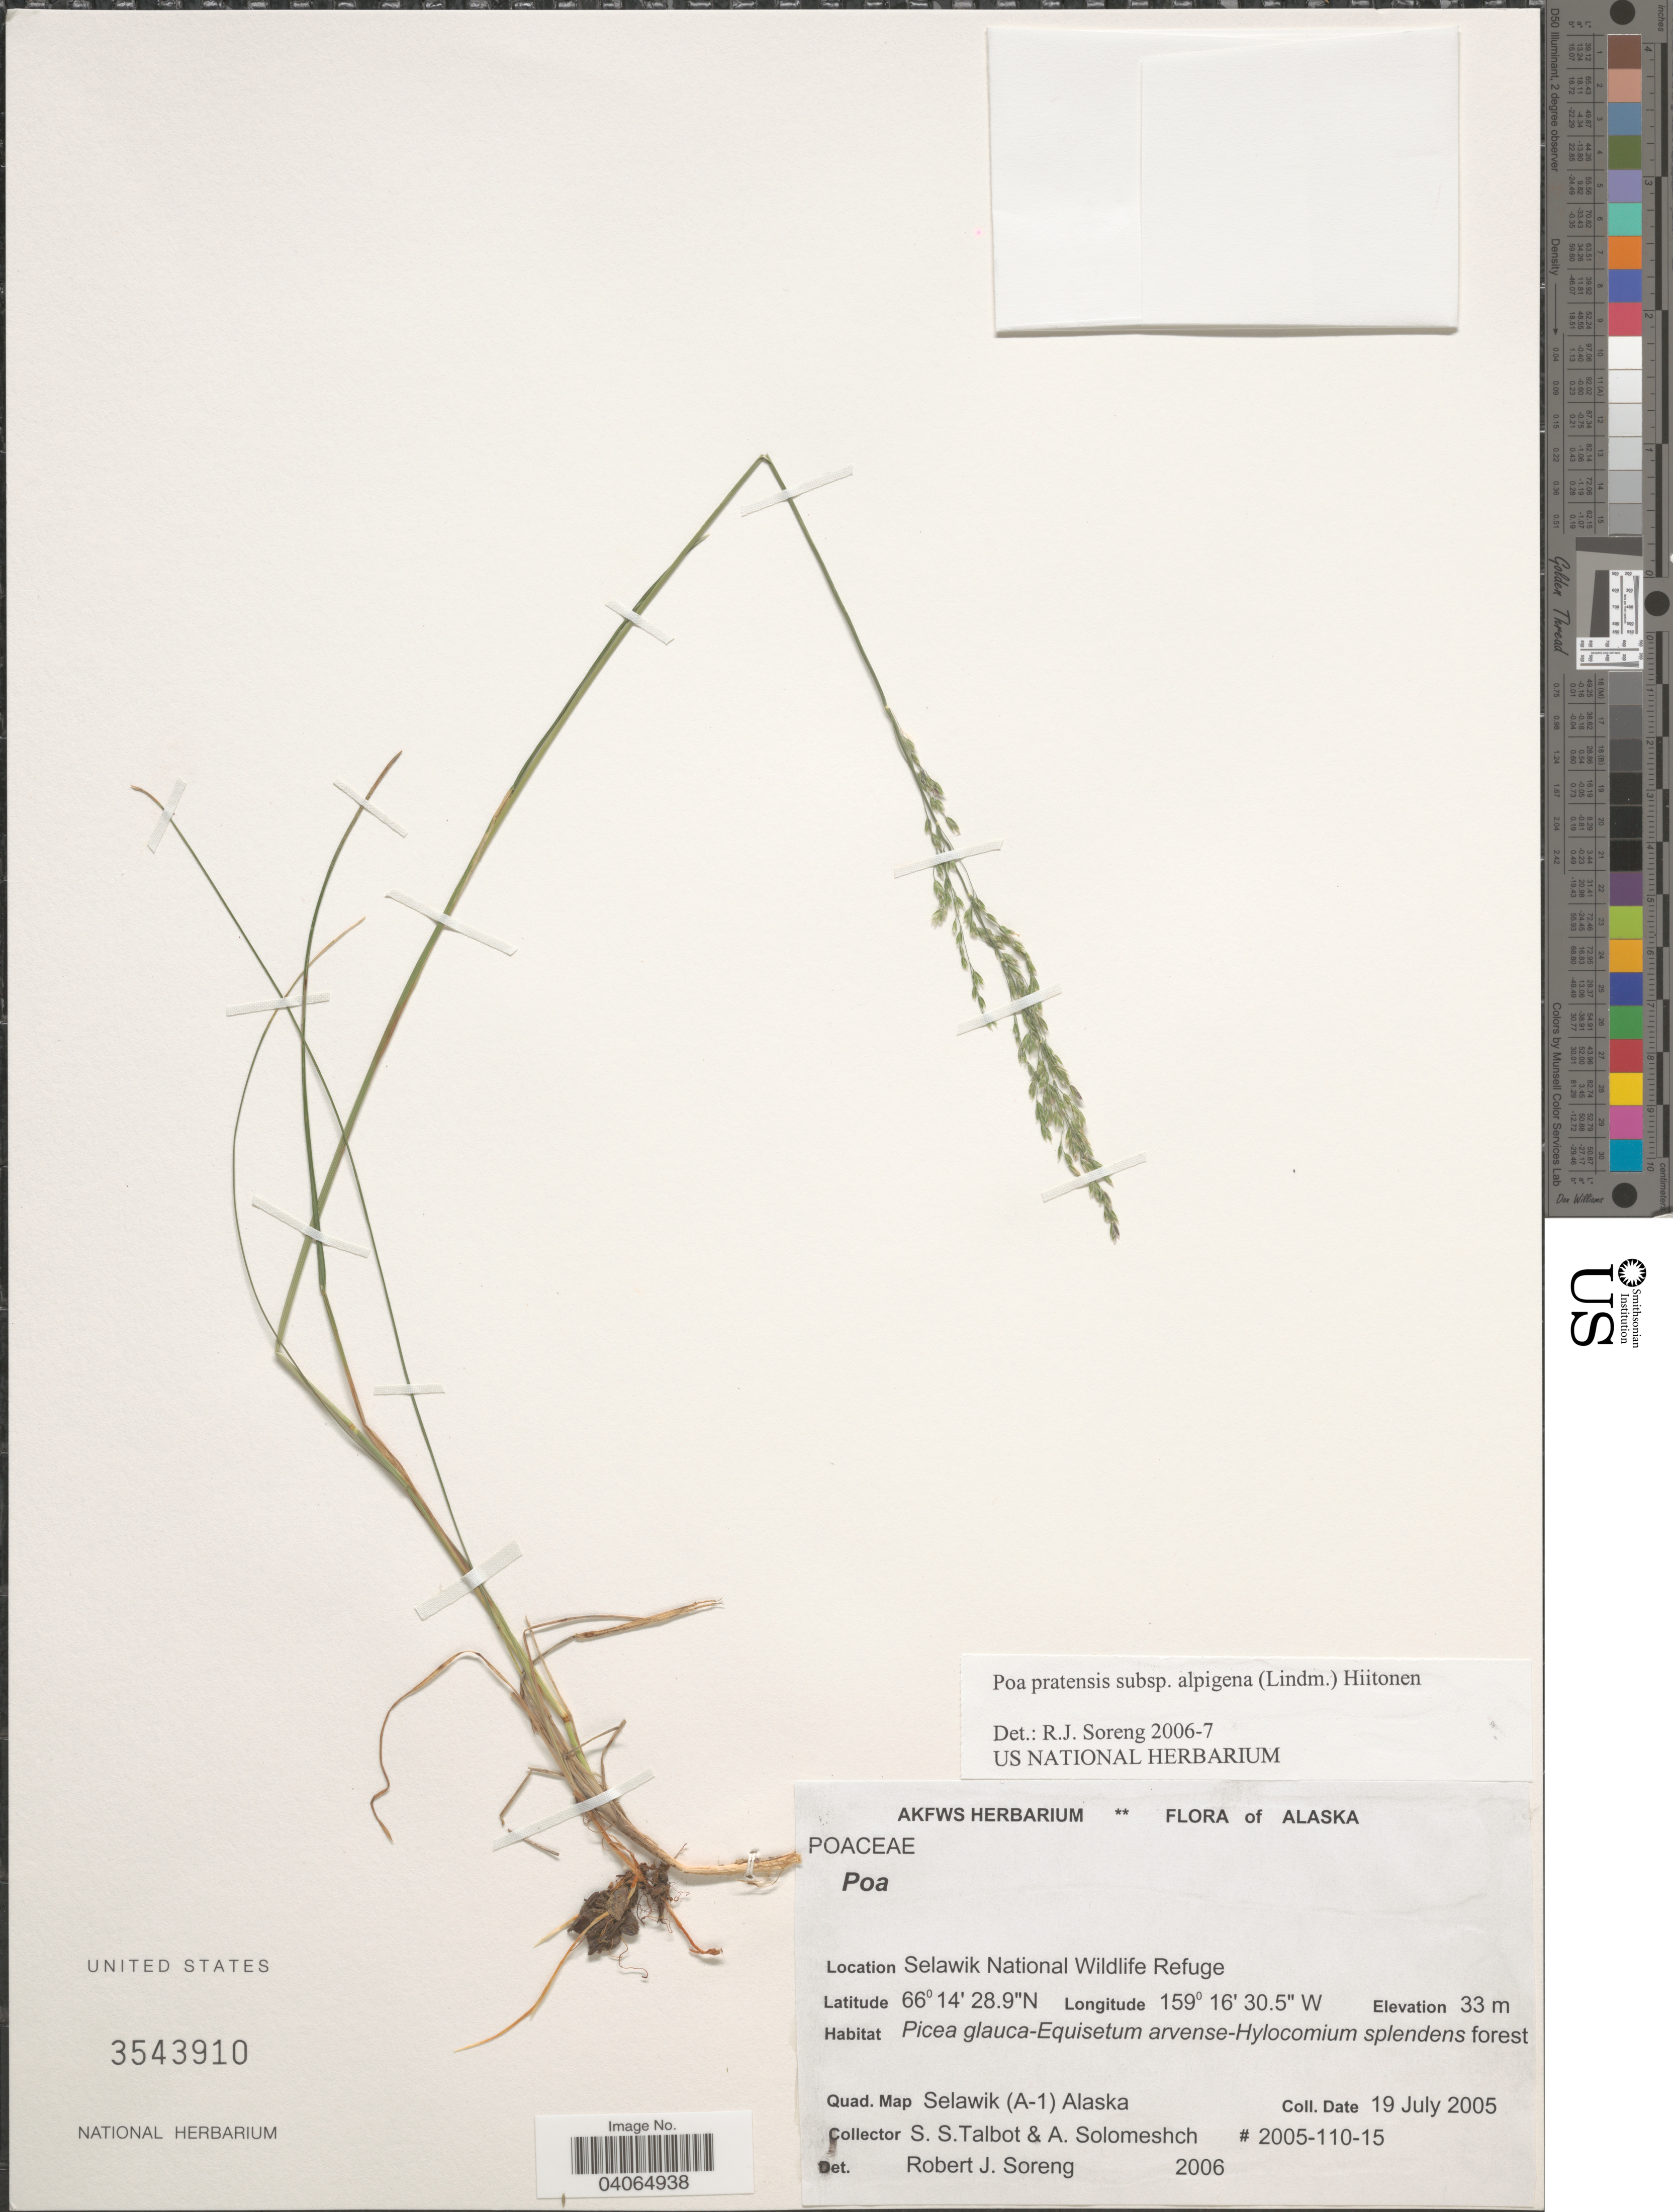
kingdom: Plantae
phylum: Tracheophyta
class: Liliopsida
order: Poales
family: Poaceae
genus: Poa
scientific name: Poa pratensis subsp. alpigena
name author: (Lindm.) Hiitonen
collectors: S. S. Talbot & A. Solomeshch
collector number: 2005-110-15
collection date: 2005-07-19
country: United States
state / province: Alaska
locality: Selawik National Wildlife Refuge. Quad. Map Selawik (A-1).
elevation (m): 33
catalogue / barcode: US 3543910